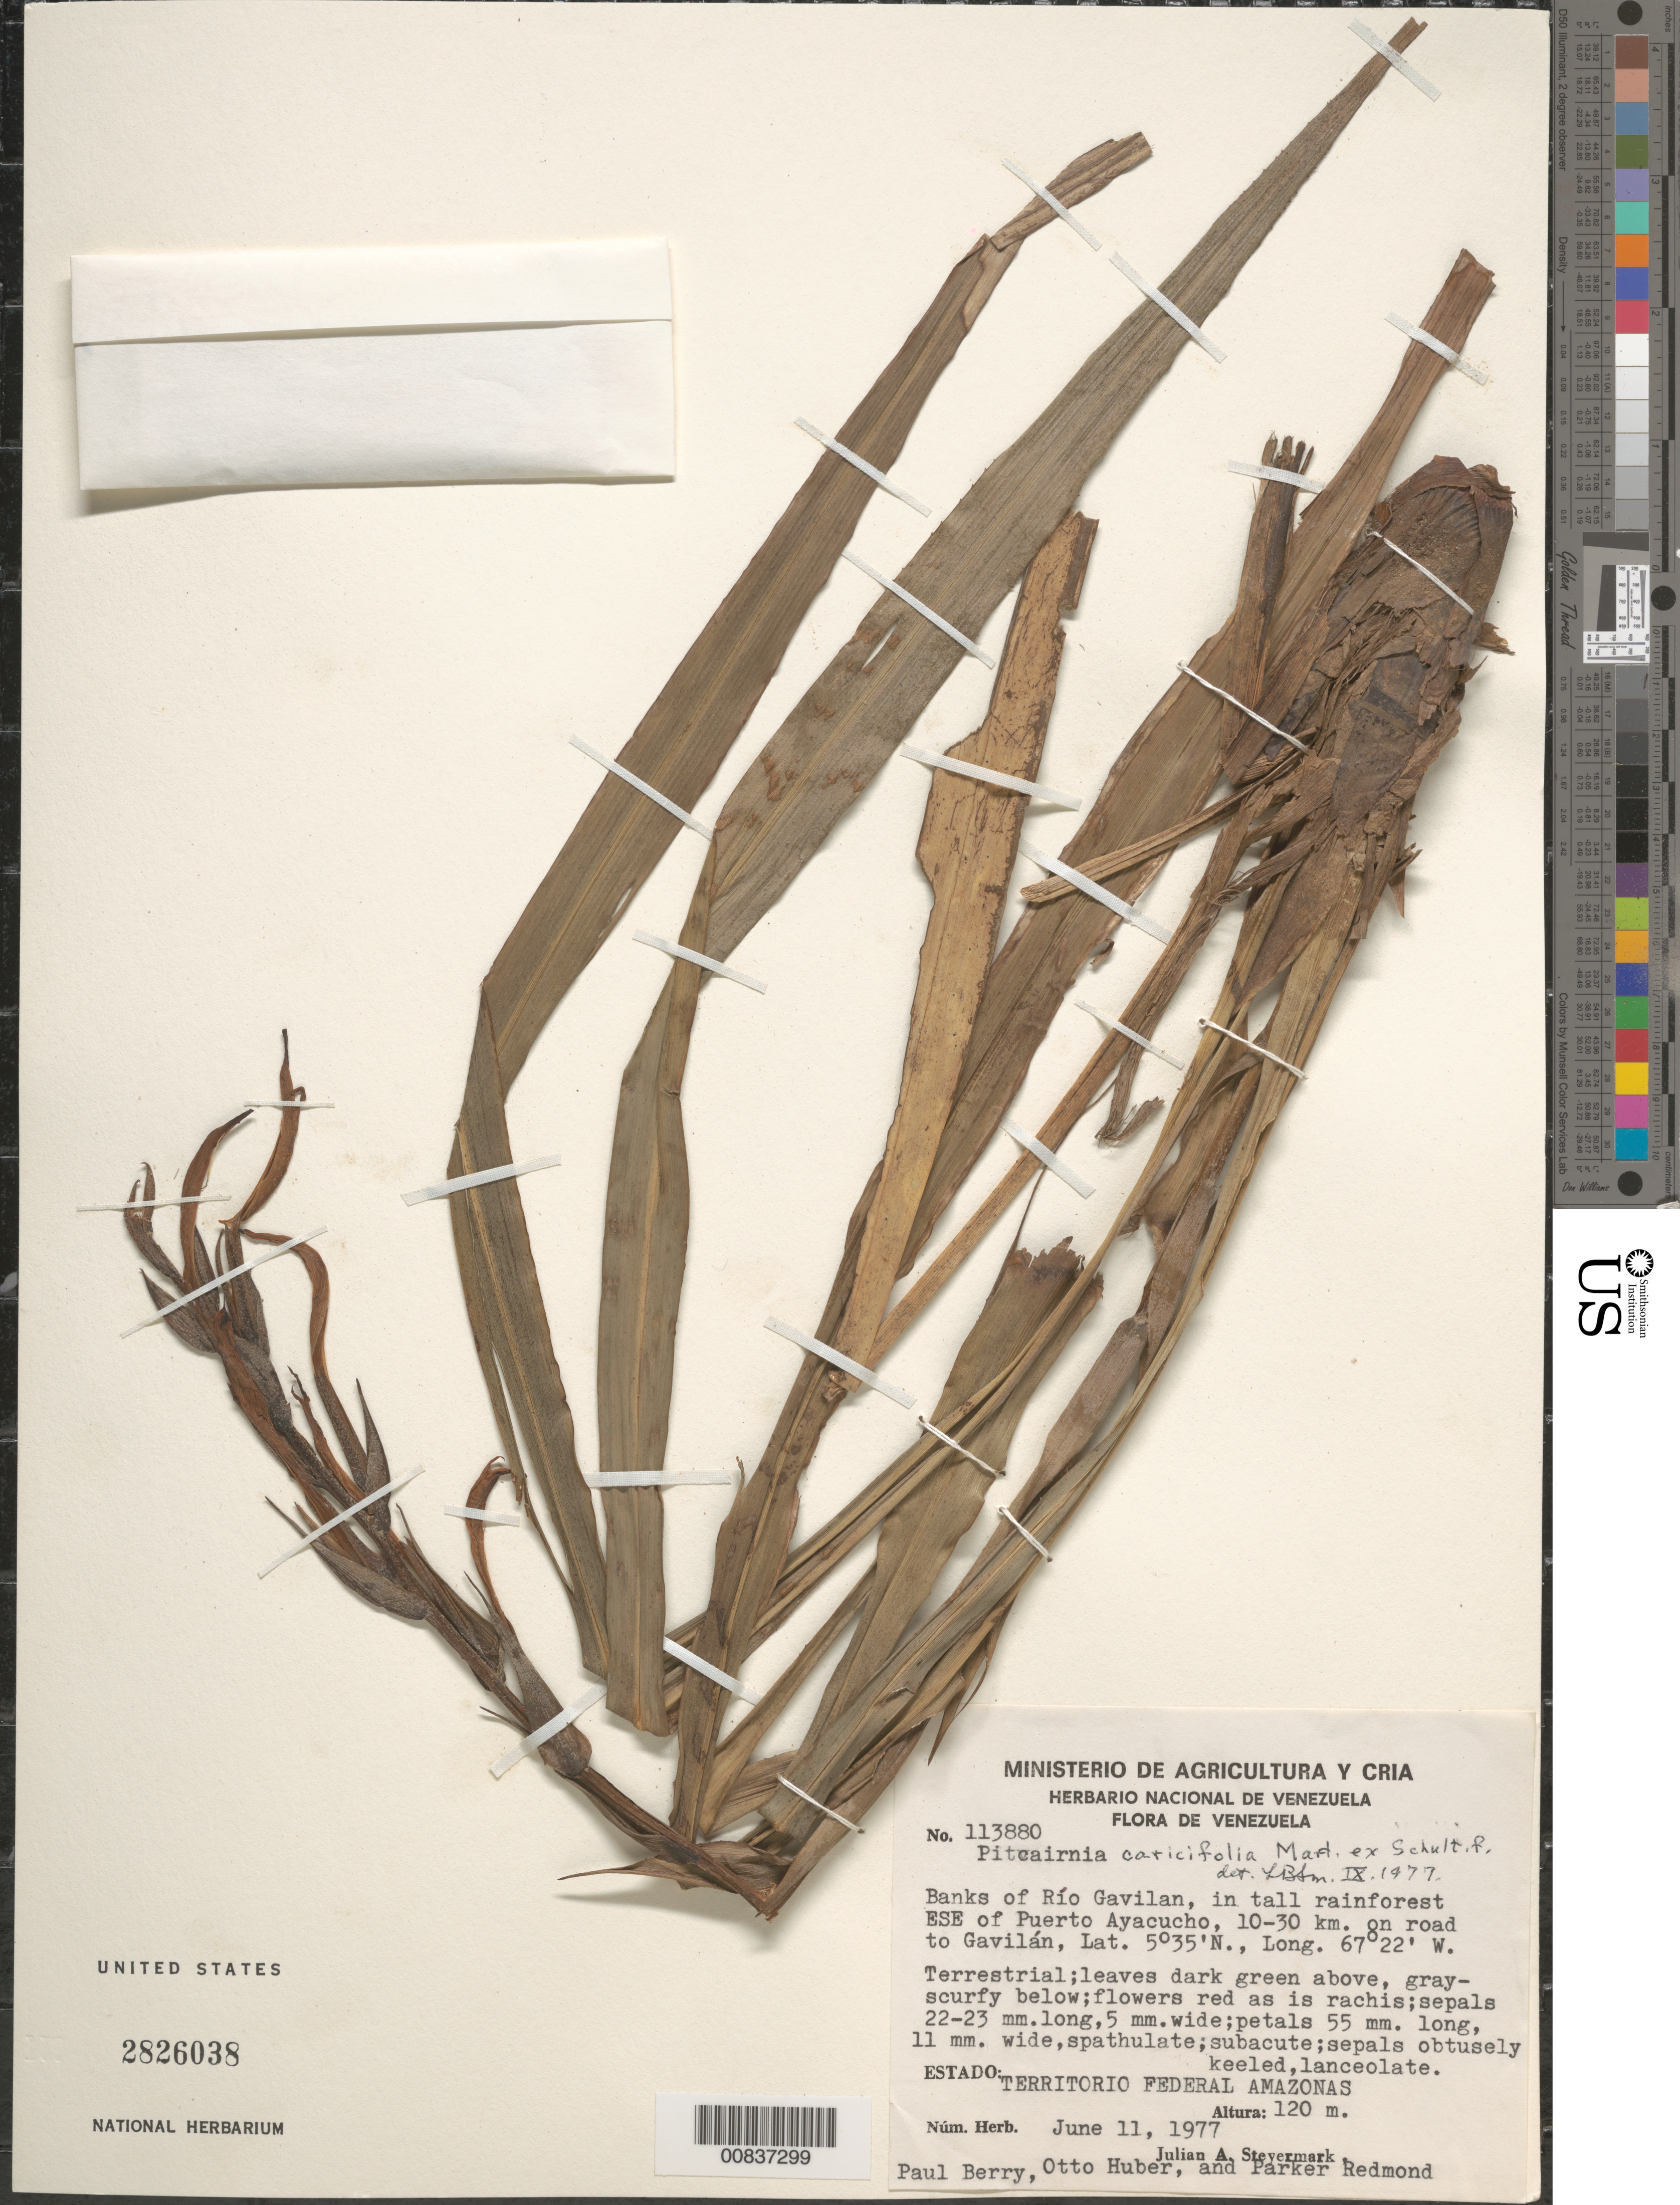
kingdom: Plantae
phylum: Tracheophyta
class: Liliopsida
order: Poales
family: Bromeliaceae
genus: Pitcairnia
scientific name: Pitcairnia caricifolia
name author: Mart. ex Schult. f.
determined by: Smith, Lyman B., (US), NMNH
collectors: J. Steyermark, P. Berry, O. Huber & P. Redmond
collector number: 113880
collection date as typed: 11-Jun-77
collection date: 1977-06-11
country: Venezuela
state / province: Amazonas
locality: Puerto Ayacucho, ESE of, 10-30 km on road to Gavilán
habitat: Tall rainforest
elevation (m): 120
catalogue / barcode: US 2826038